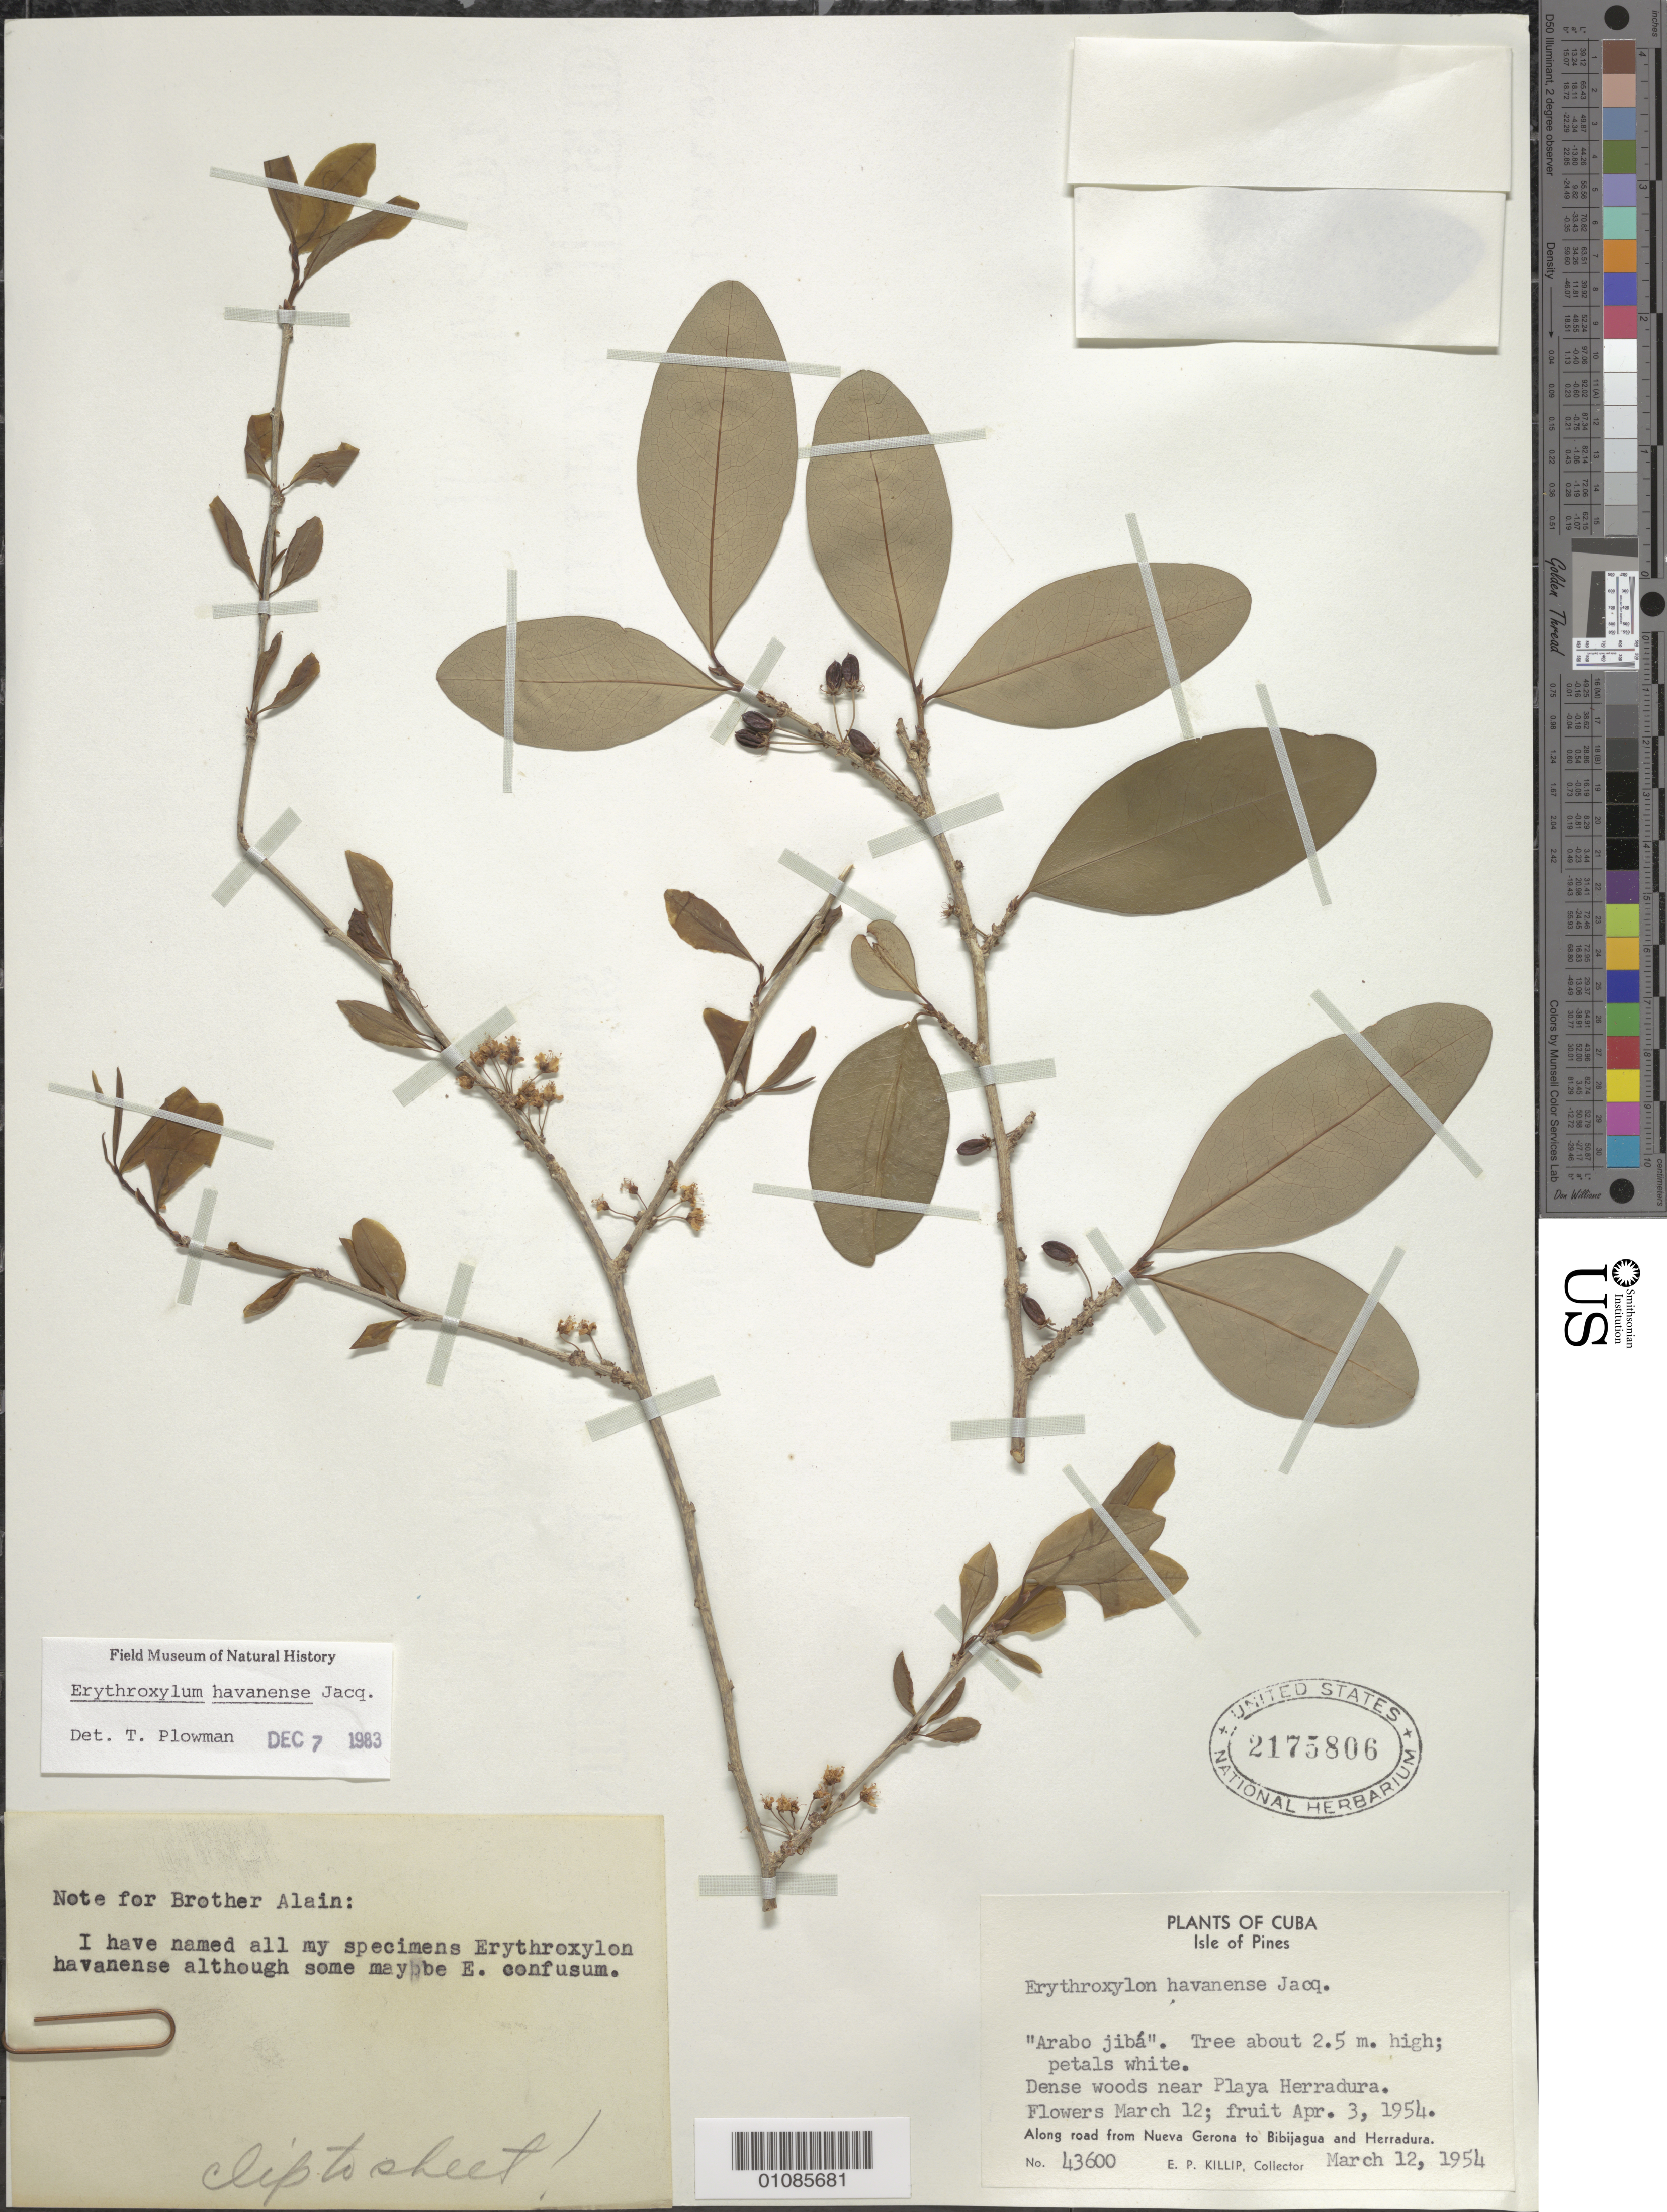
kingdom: Plantae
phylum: Tracheophyta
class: Magnoliopsida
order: Malpighiales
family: Erythroxylaceae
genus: Erythroxylum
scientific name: Erythroxylum havanense var. havanense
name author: Jacq.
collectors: E. P. Killip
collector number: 436000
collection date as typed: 12 Mar 1954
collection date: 1954-03-12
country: Cuba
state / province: Isla de La Juventud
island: Isla de la Juventud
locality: Isle of Pines, Near Playa Herradura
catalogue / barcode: US 2175806